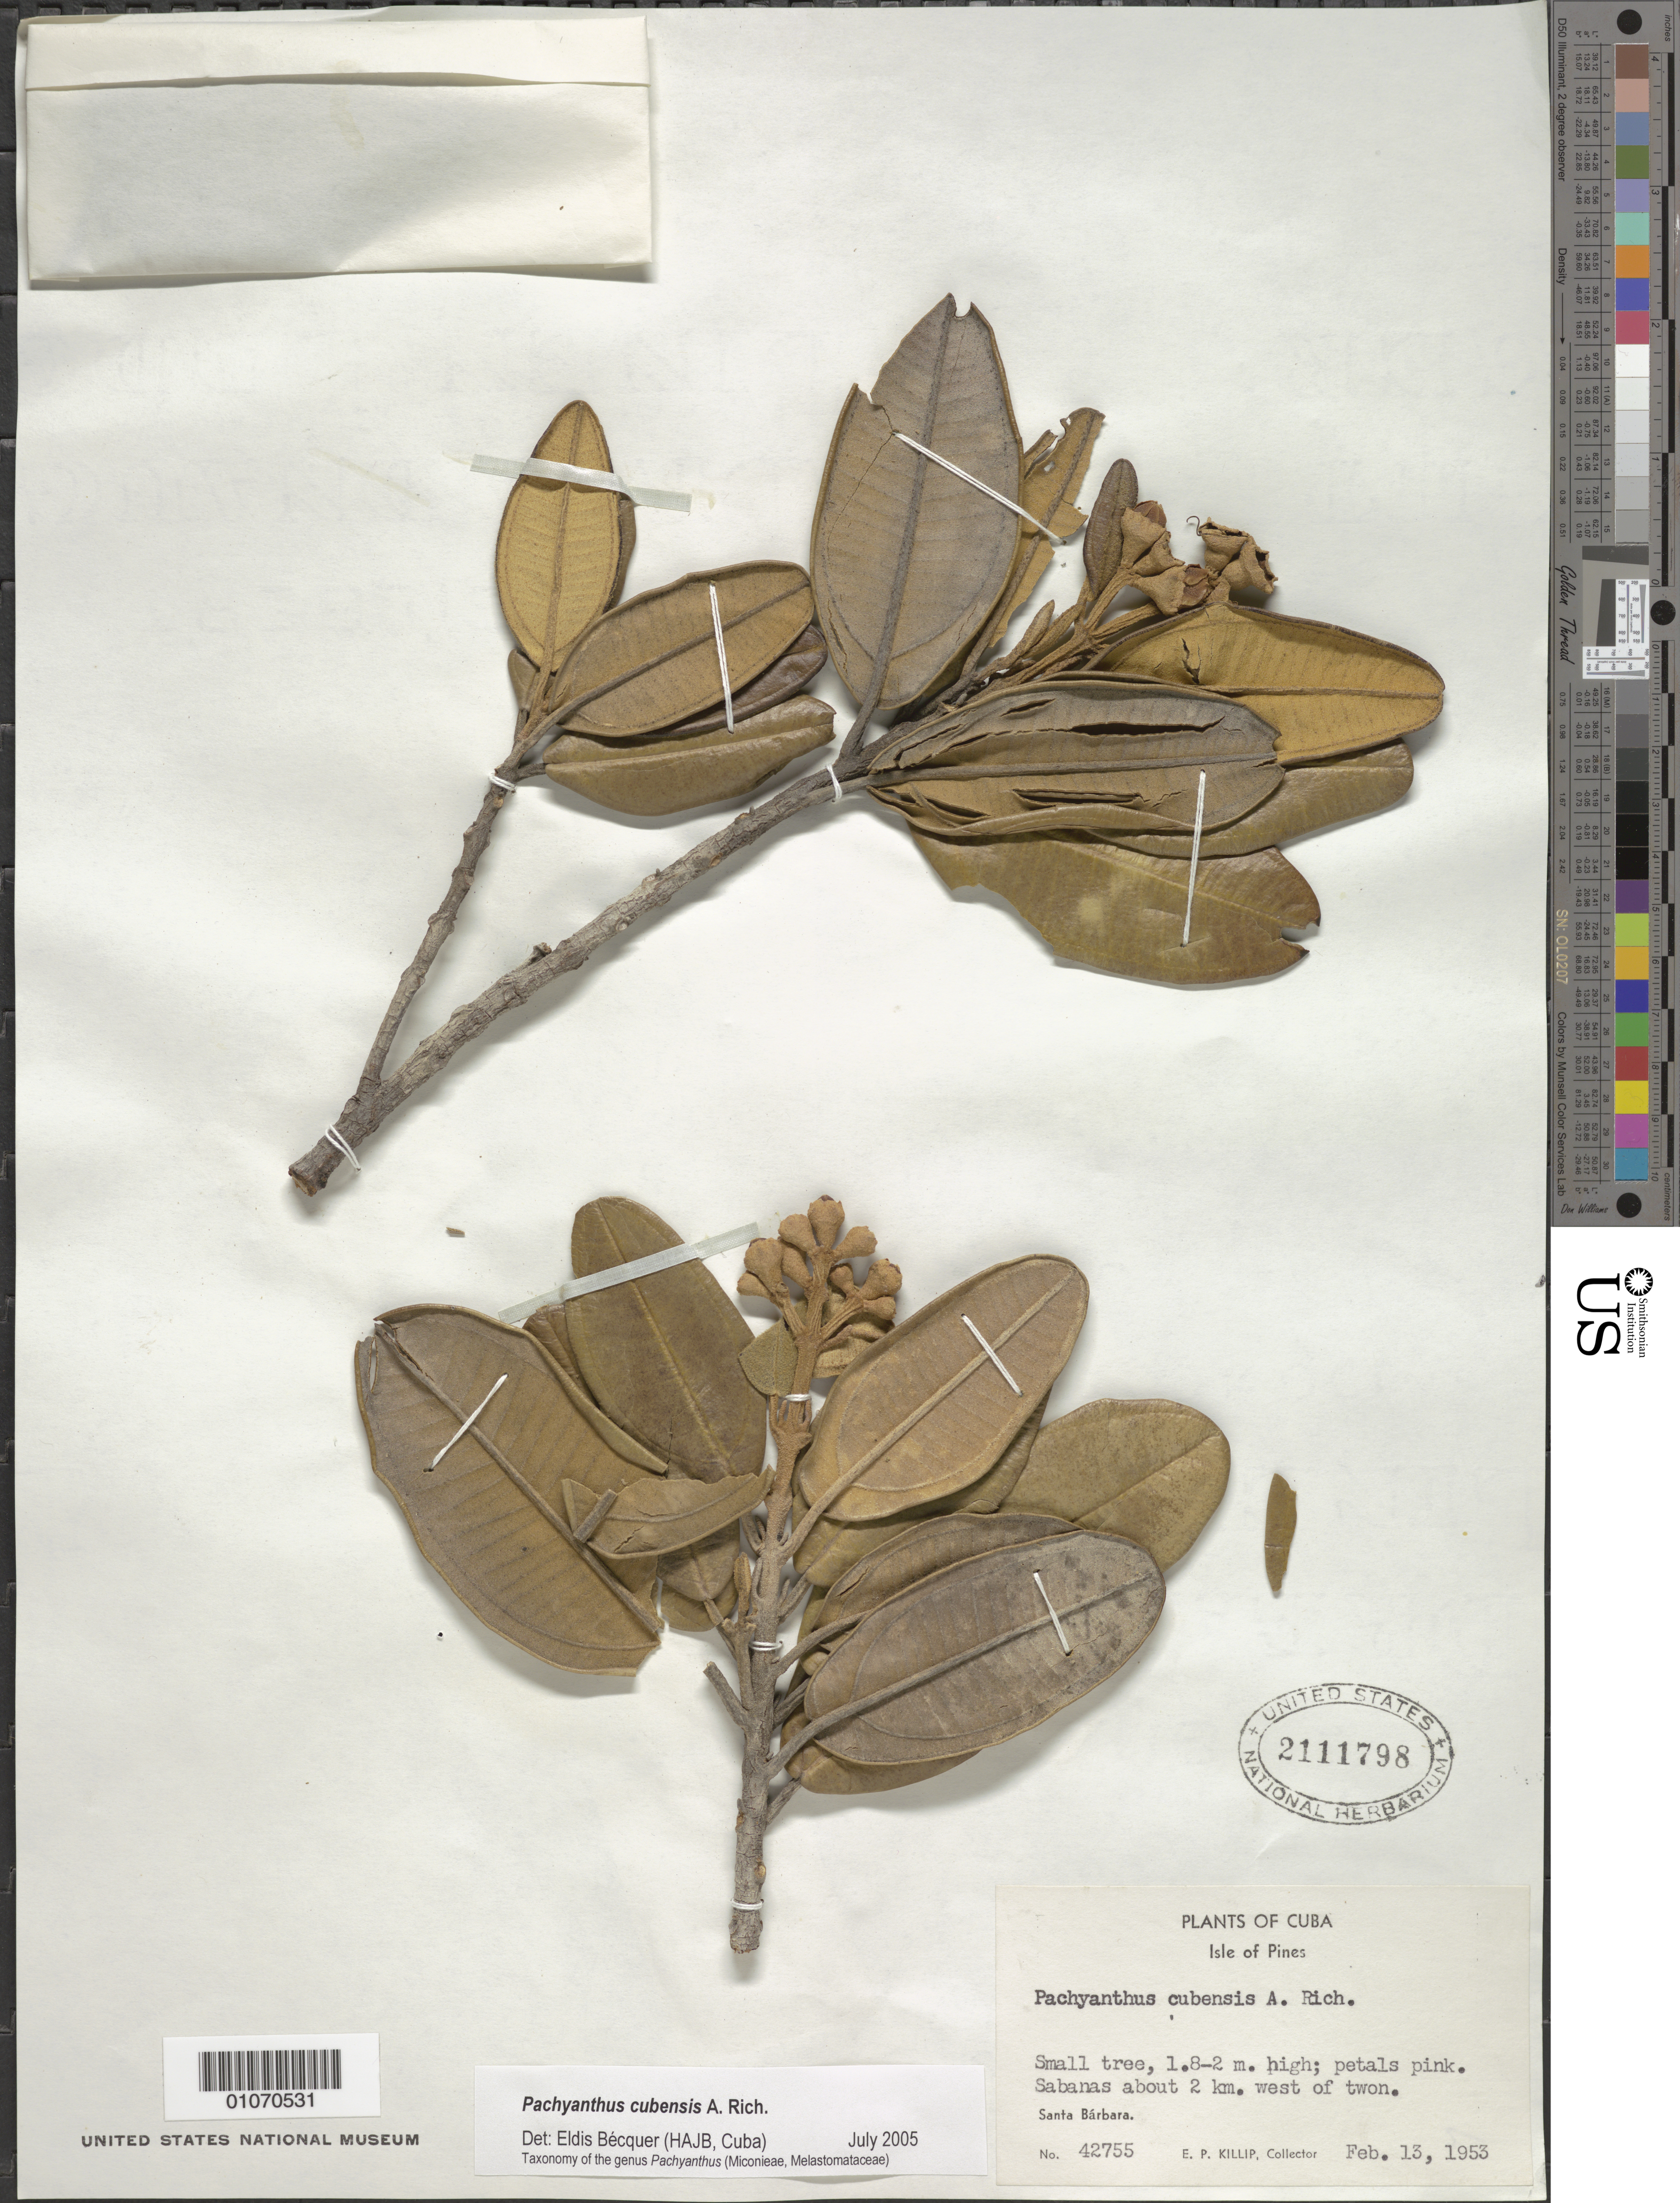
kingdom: Plantae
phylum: Tracheophyta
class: Magnoliopsida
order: Myrtales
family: Melastomataceae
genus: Pachyanthus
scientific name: Pachyanthus cubensis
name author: A. Rich.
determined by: Bécquer Granados, E. R., (HAJB)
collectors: E. P. Killip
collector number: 42755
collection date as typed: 13 Feb 1953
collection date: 1953-02-13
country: Cuba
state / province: Isla de La Juventud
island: Isla de la Juventud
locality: Isle of Pines, Santa Bárbara, about 2 km W of town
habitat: Sabanas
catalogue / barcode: US 2111798